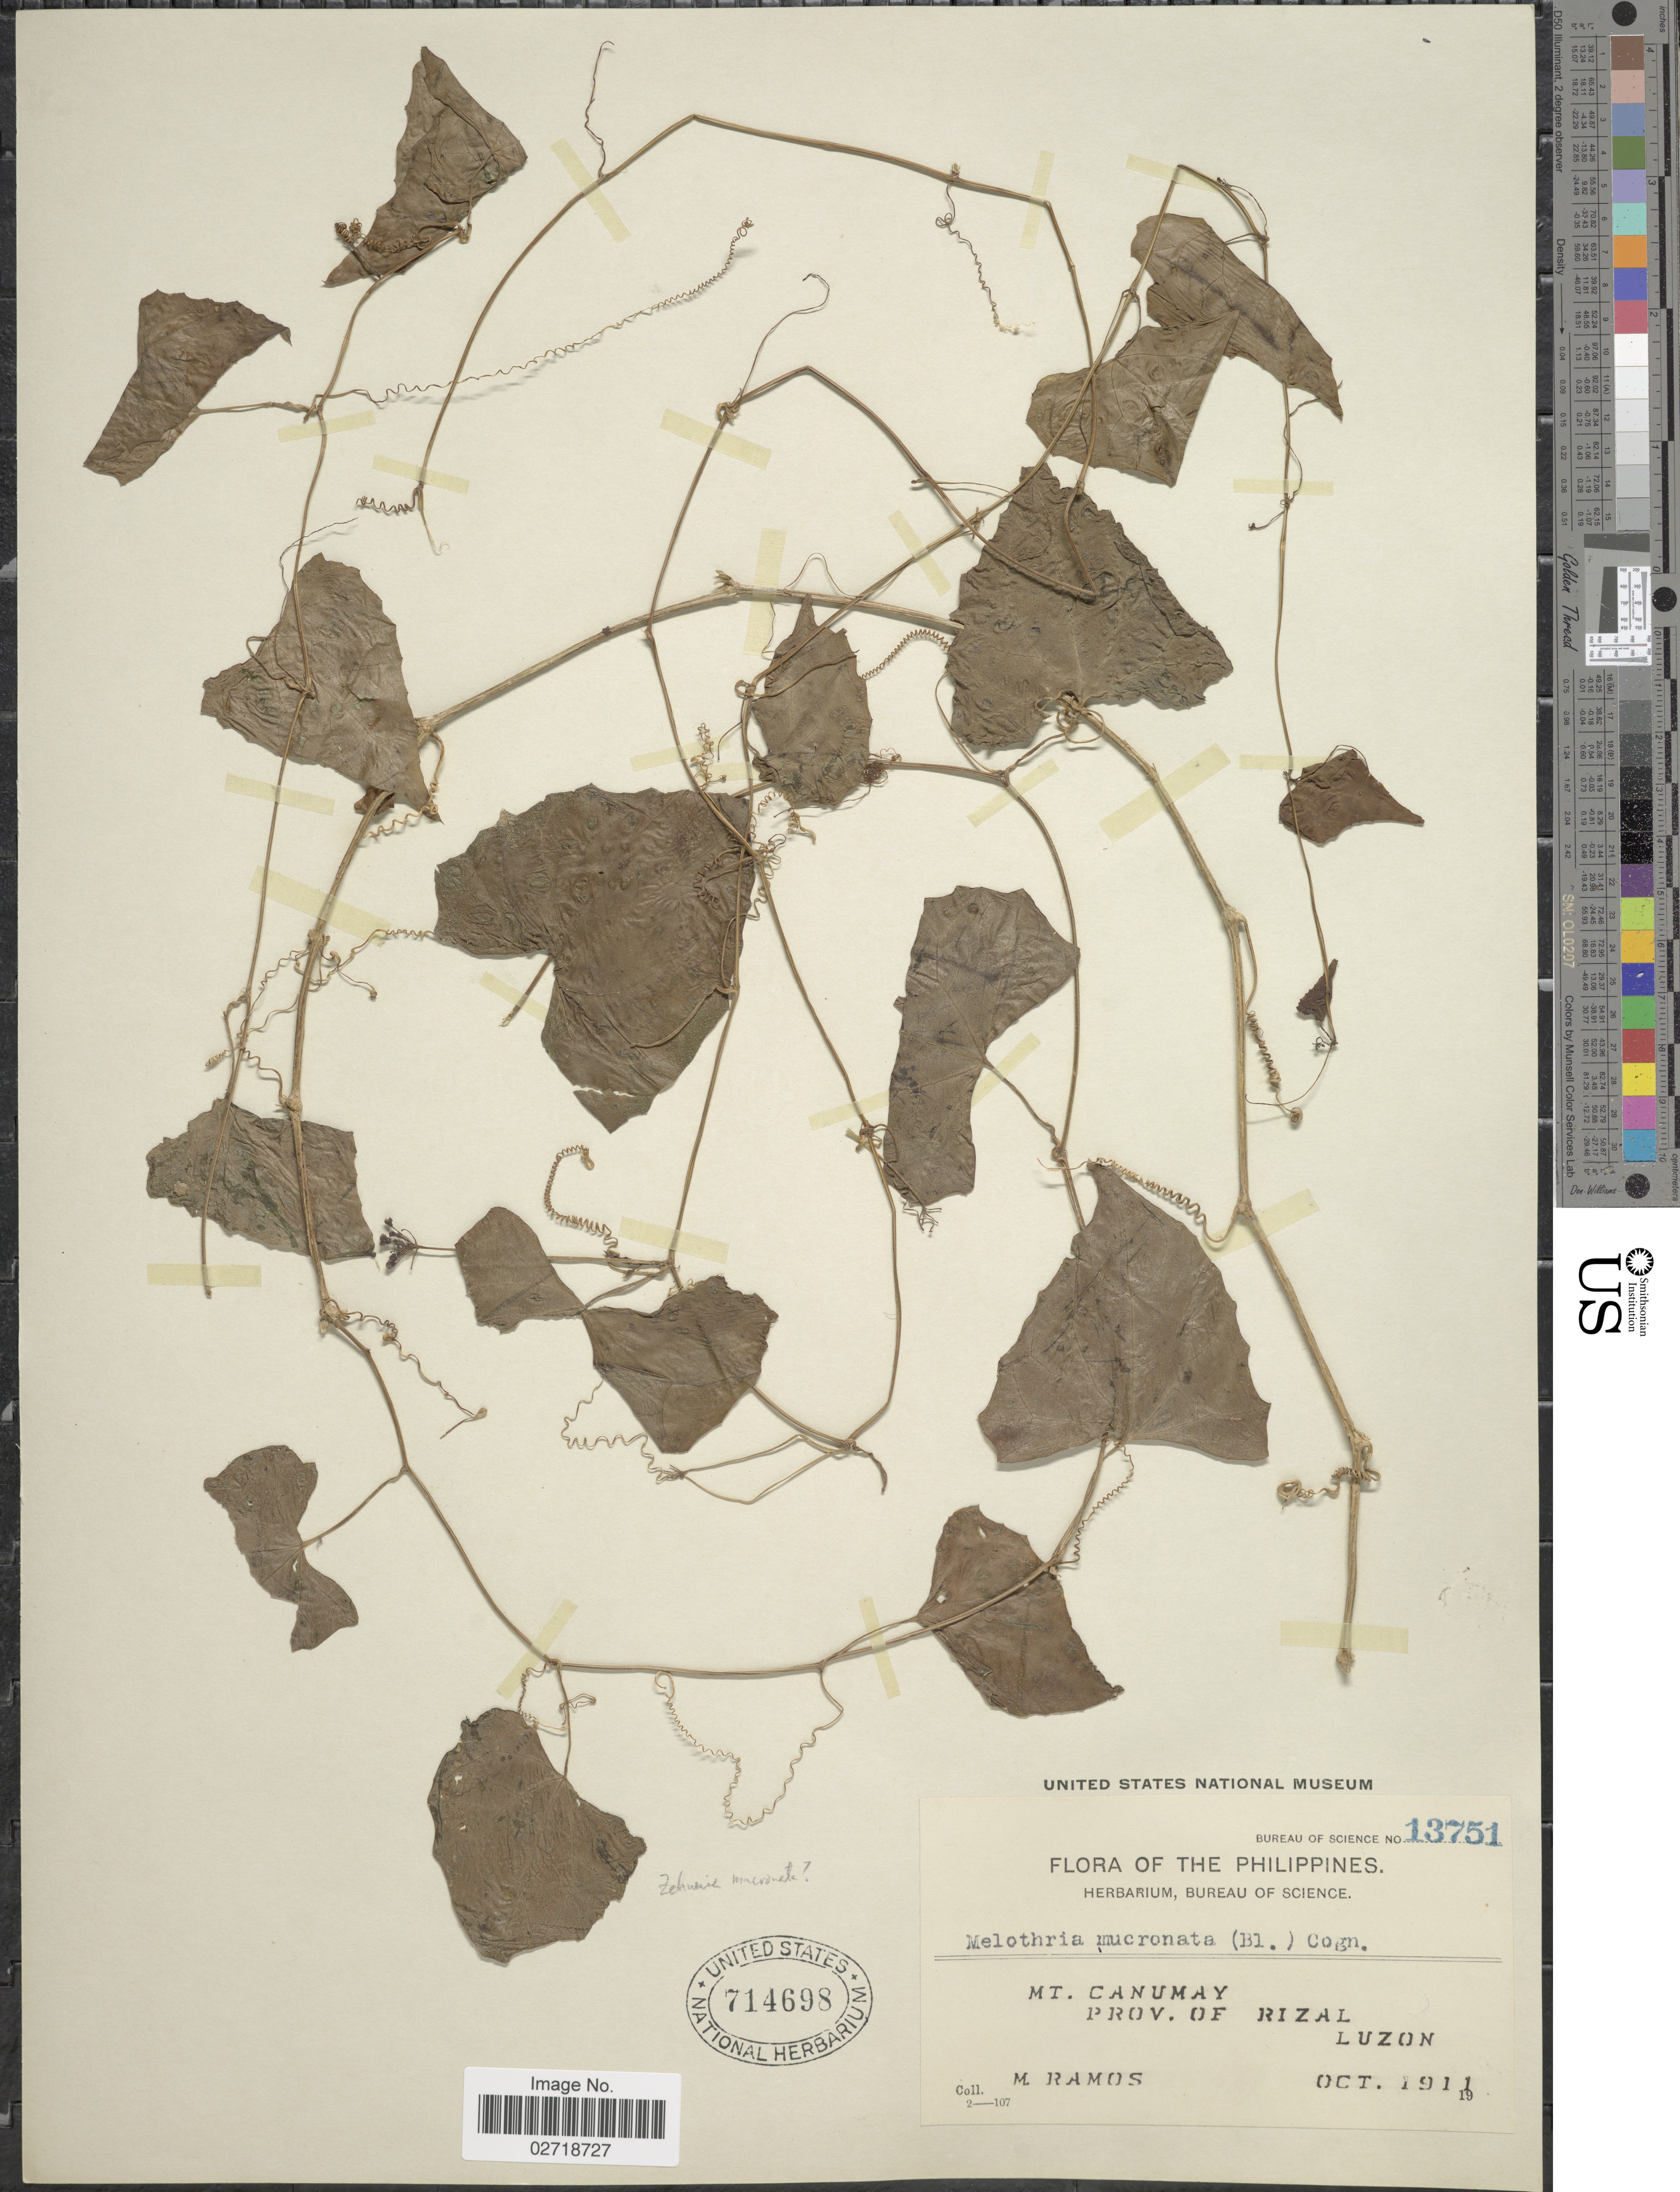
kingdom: Plantae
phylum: Tracheophyta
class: Magnoliopsida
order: Cucurbitales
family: Cucurbitaceae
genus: Zehneria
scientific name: Zehneria mucronata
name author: (Blume) Miq.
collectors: M. Ramos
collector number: Bureau of Science 13751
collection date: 1911-10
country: Philippines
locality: Mt. Canumay, Prov. of Rizal, Luzon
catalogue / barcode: US 714698